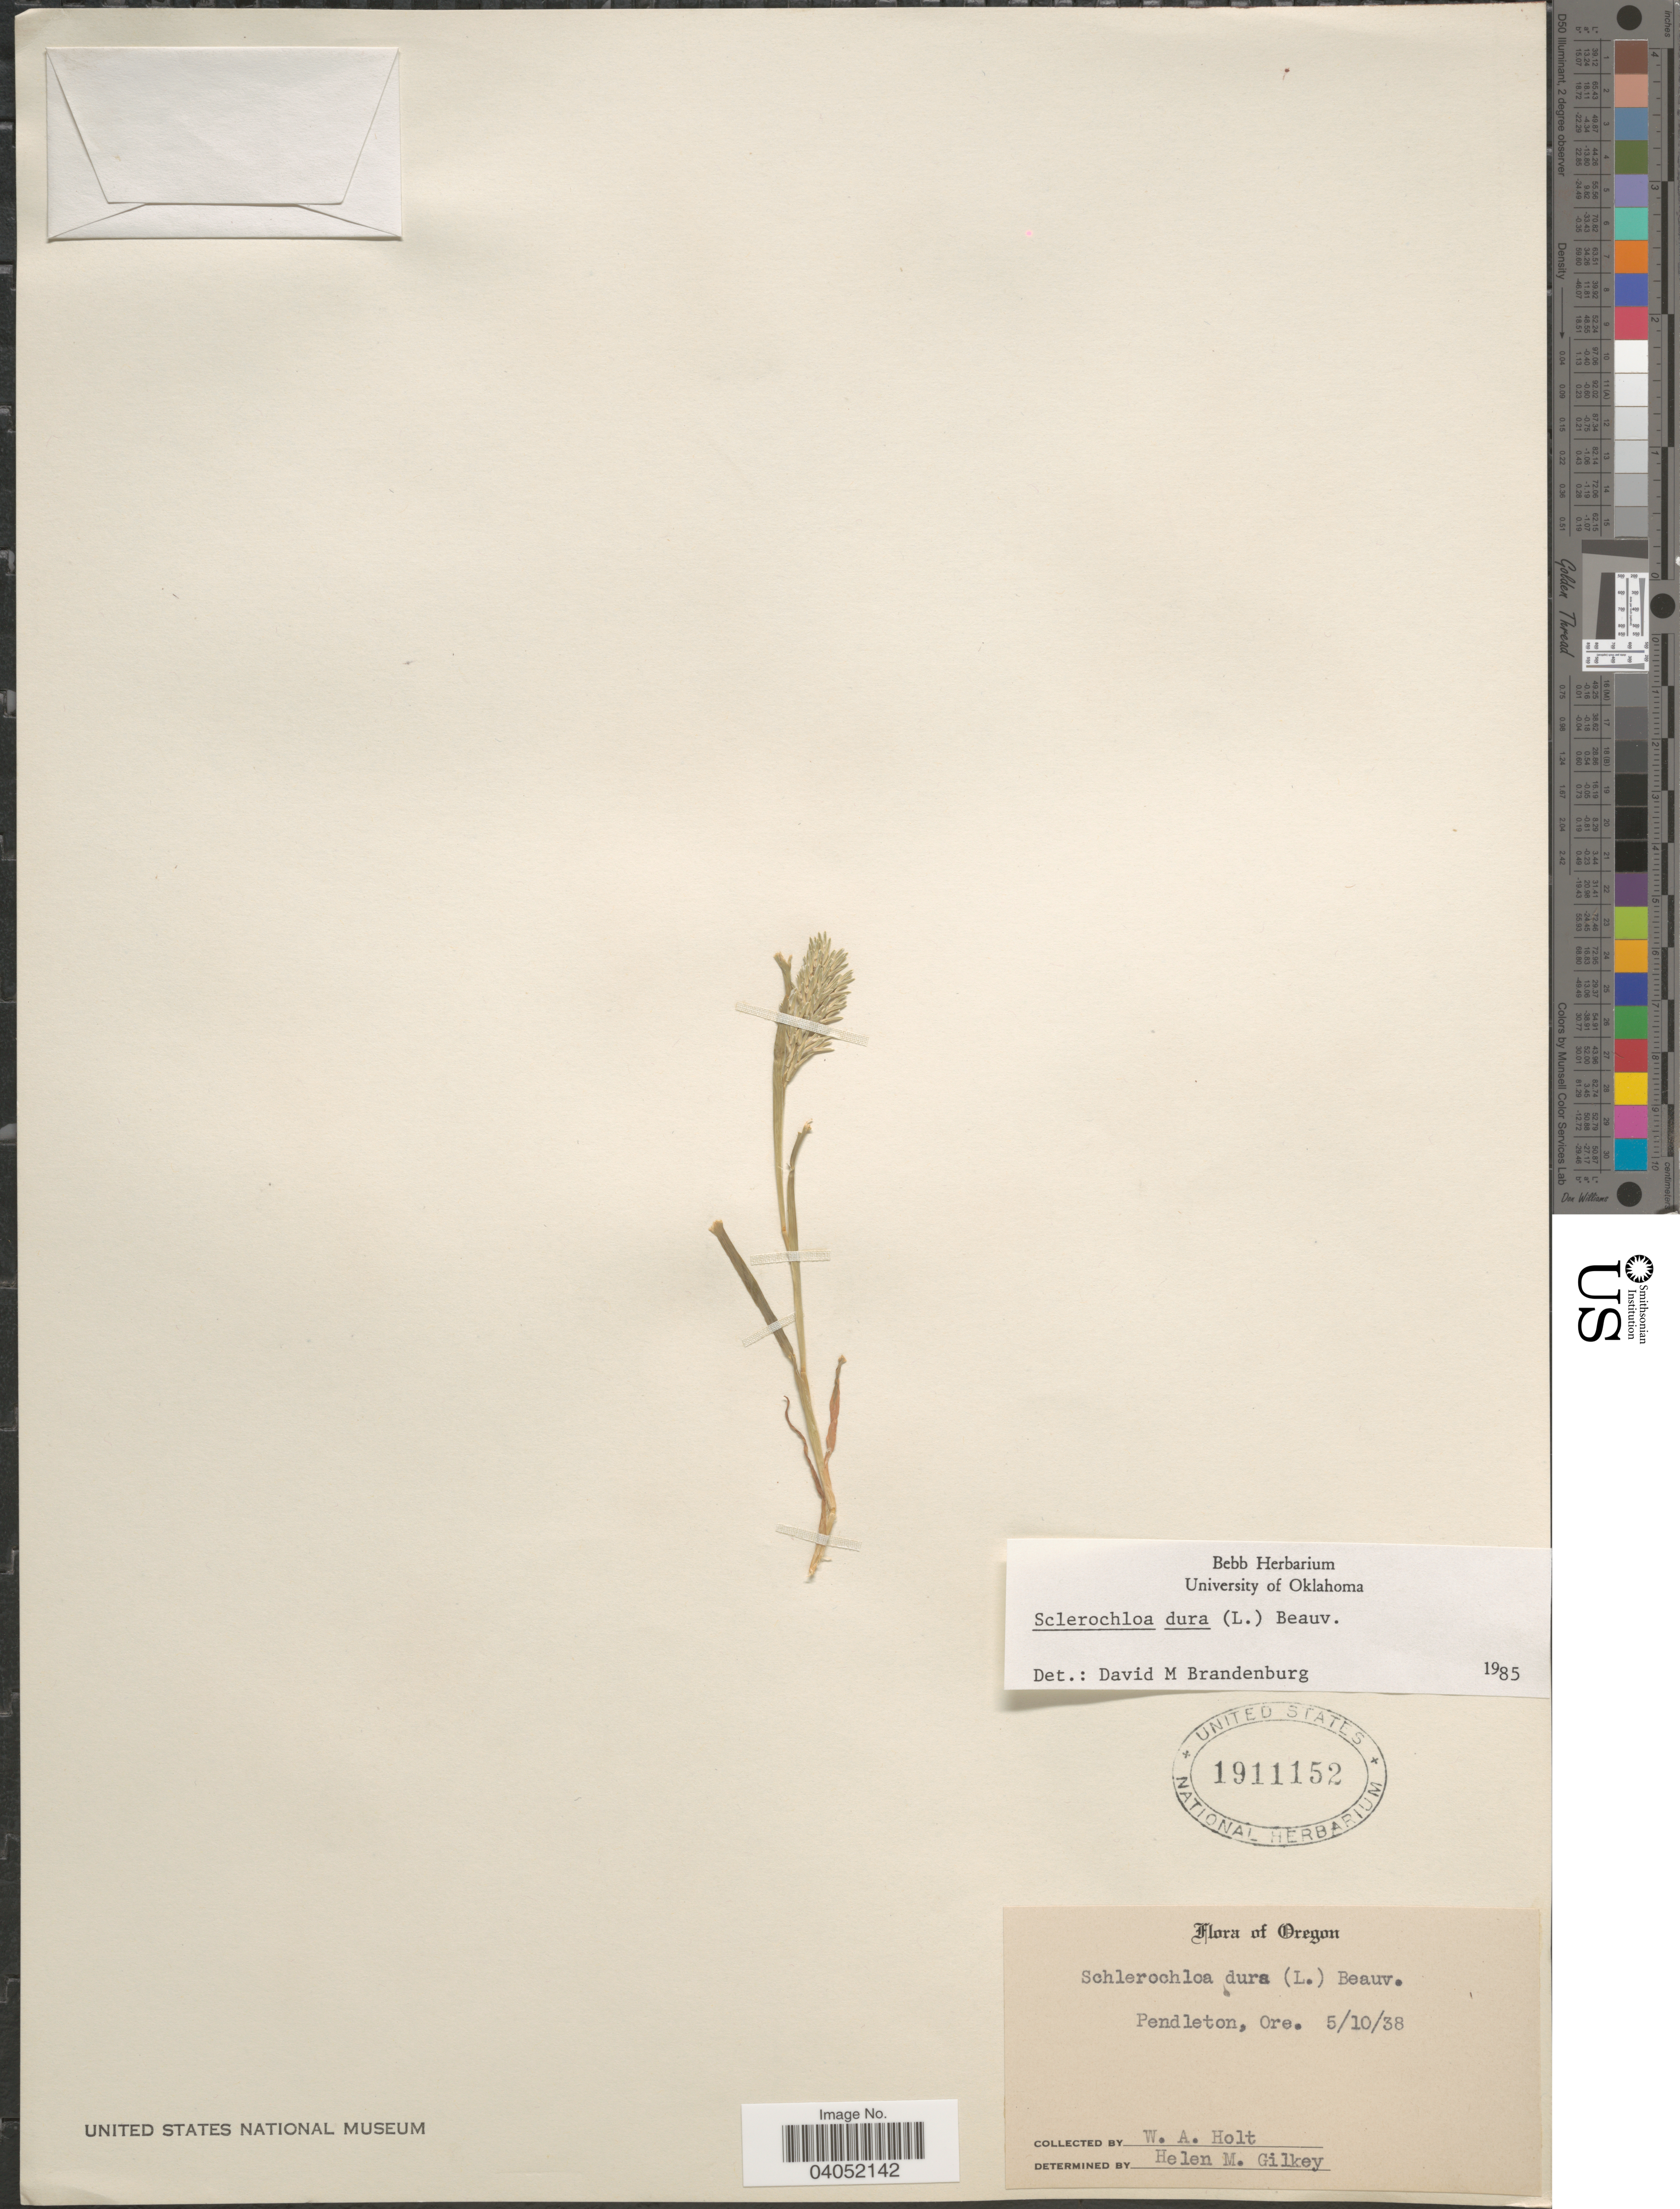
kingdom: Plantae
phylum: Tracheophyta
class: Liliopsida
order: Poales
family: Poaceae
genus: Sclerochloa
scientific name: Sclerochloa dura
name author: (L.) P. Beauv.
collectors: W. Holt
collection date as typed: Transcribed d/m/y: 10/5/38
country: United States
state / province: Oregon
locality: Pendleton.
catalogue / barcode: US 1911152